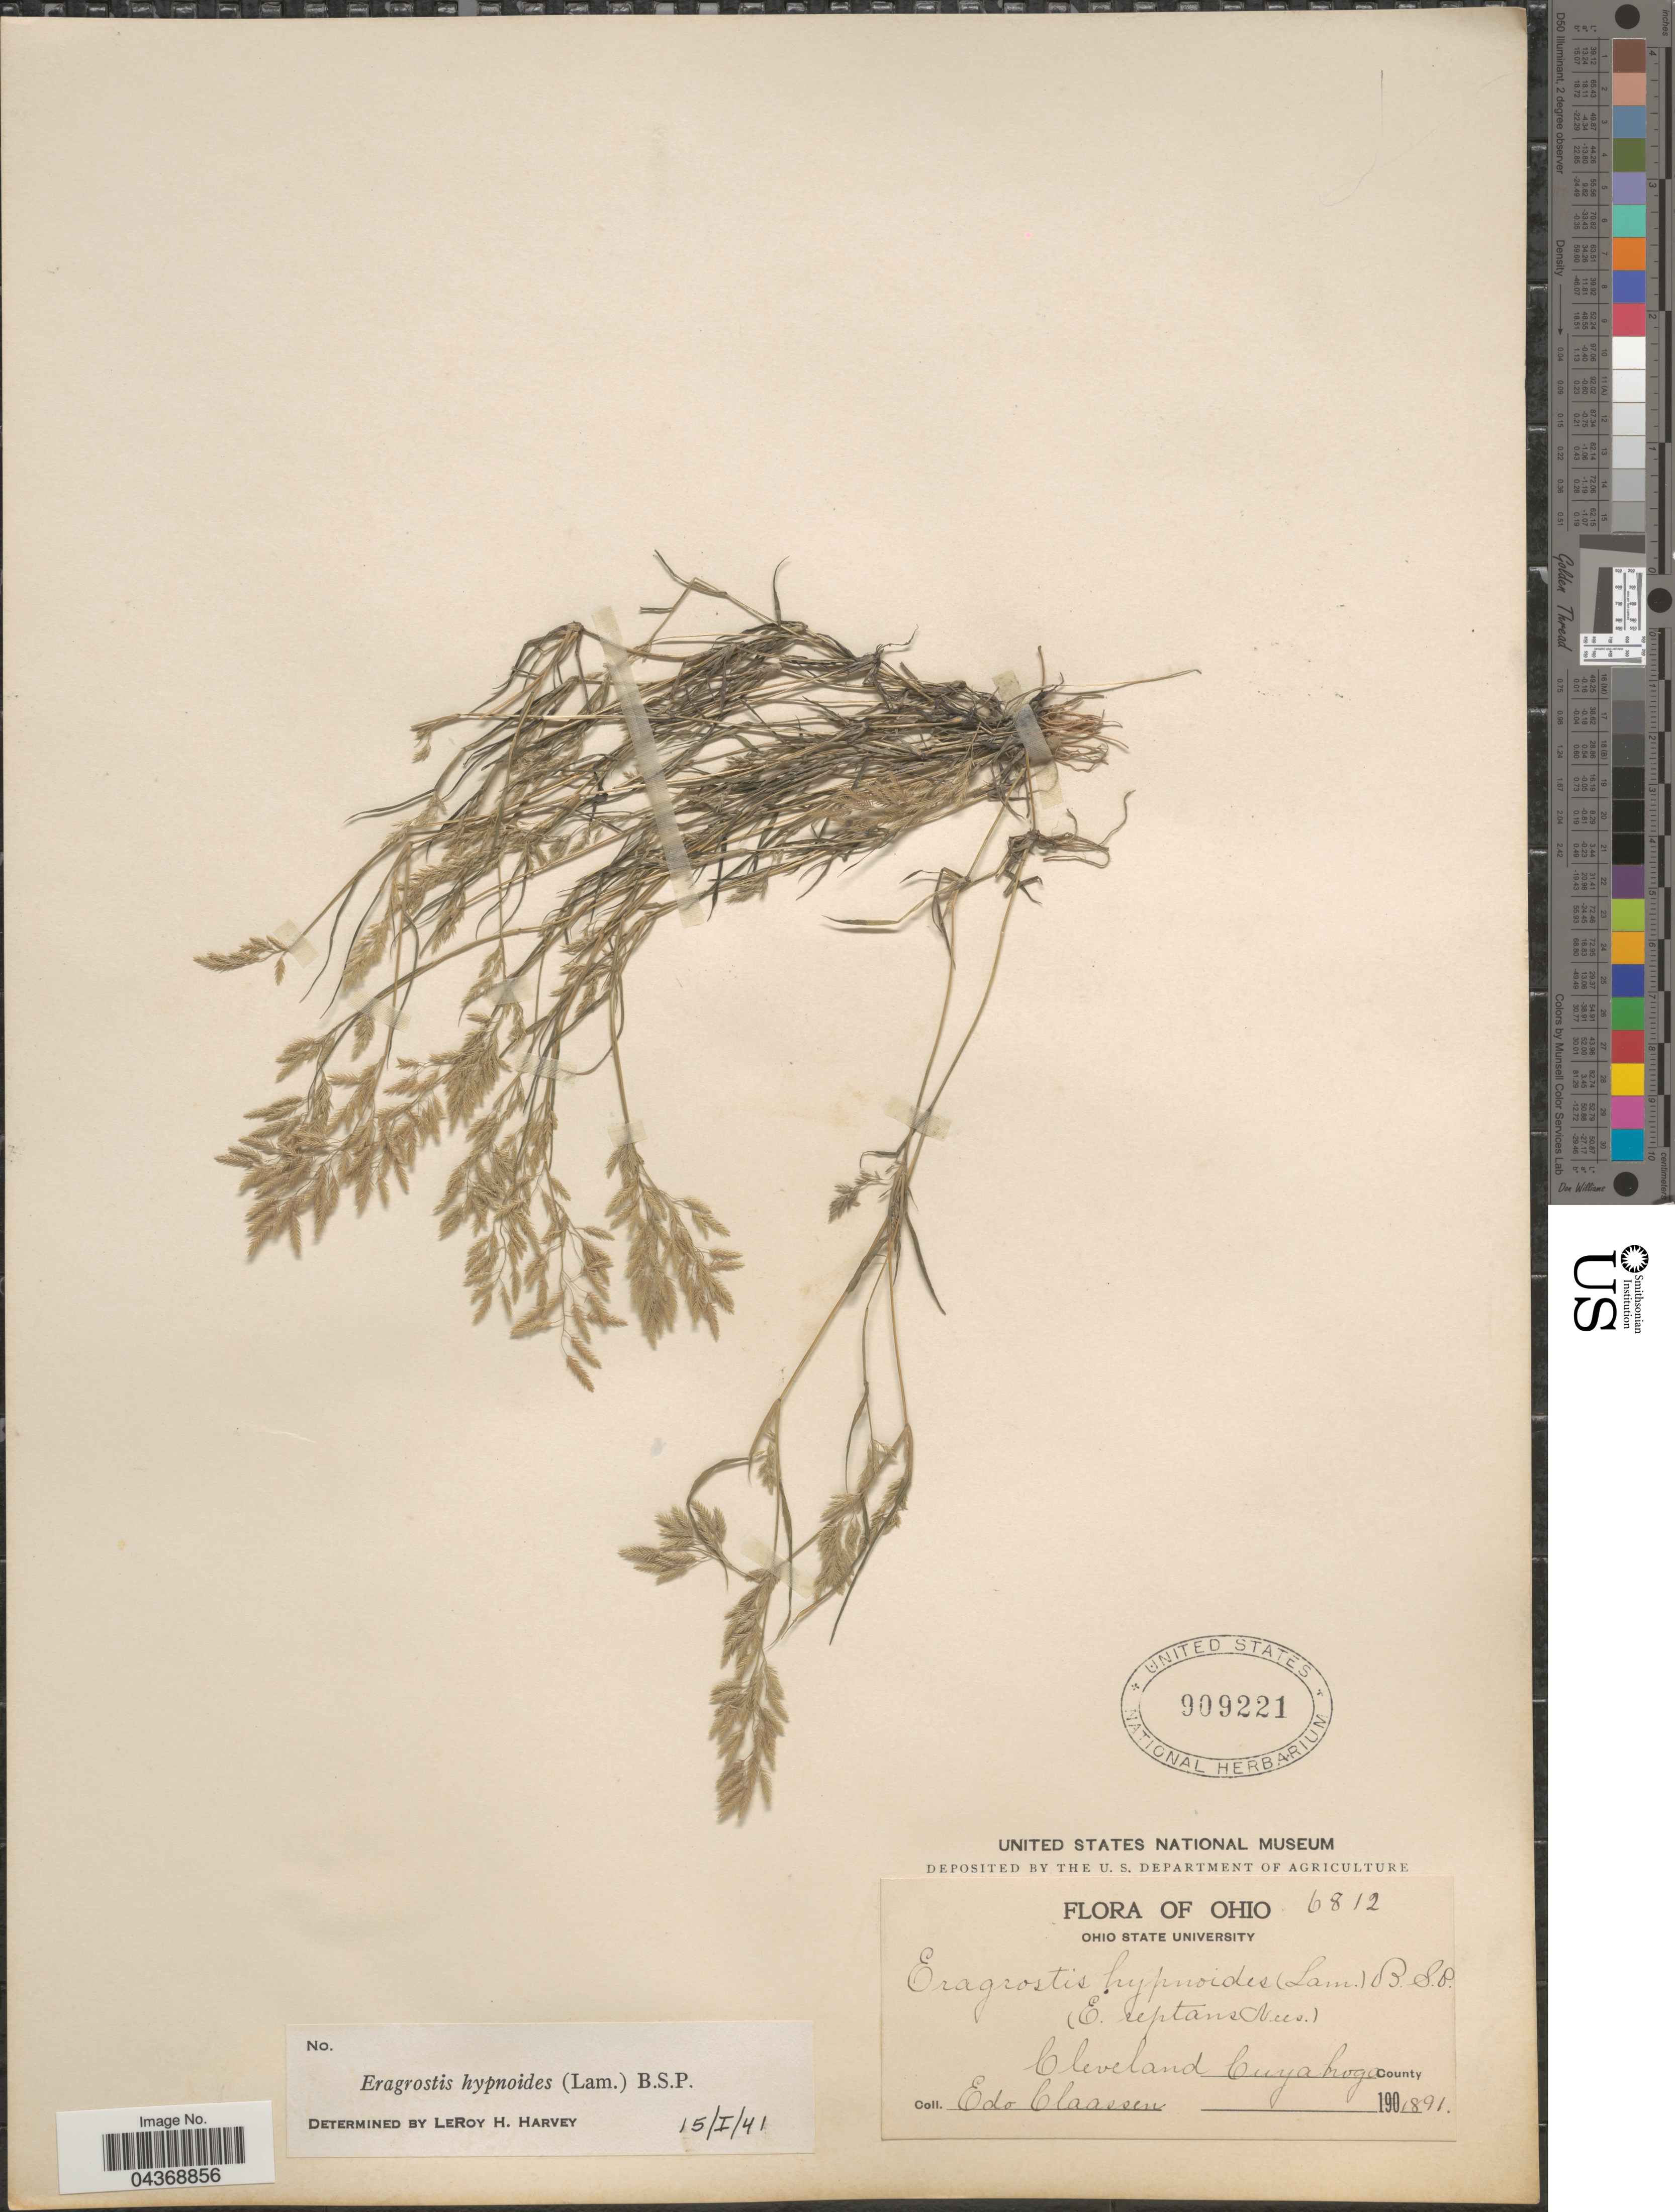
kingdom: Plantae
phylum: Tracheophyta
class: Liliopsida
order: Poales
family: Poaceae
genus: Eragrostis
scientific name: Eragrostis hypnoides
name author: (Lam.) Britton, Stearns & Poggenb.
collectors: E. Claassen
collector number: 6812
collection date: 1891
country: United States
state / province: Ohio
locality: Cleveland Cuyahoga County.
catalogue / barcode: US 909221